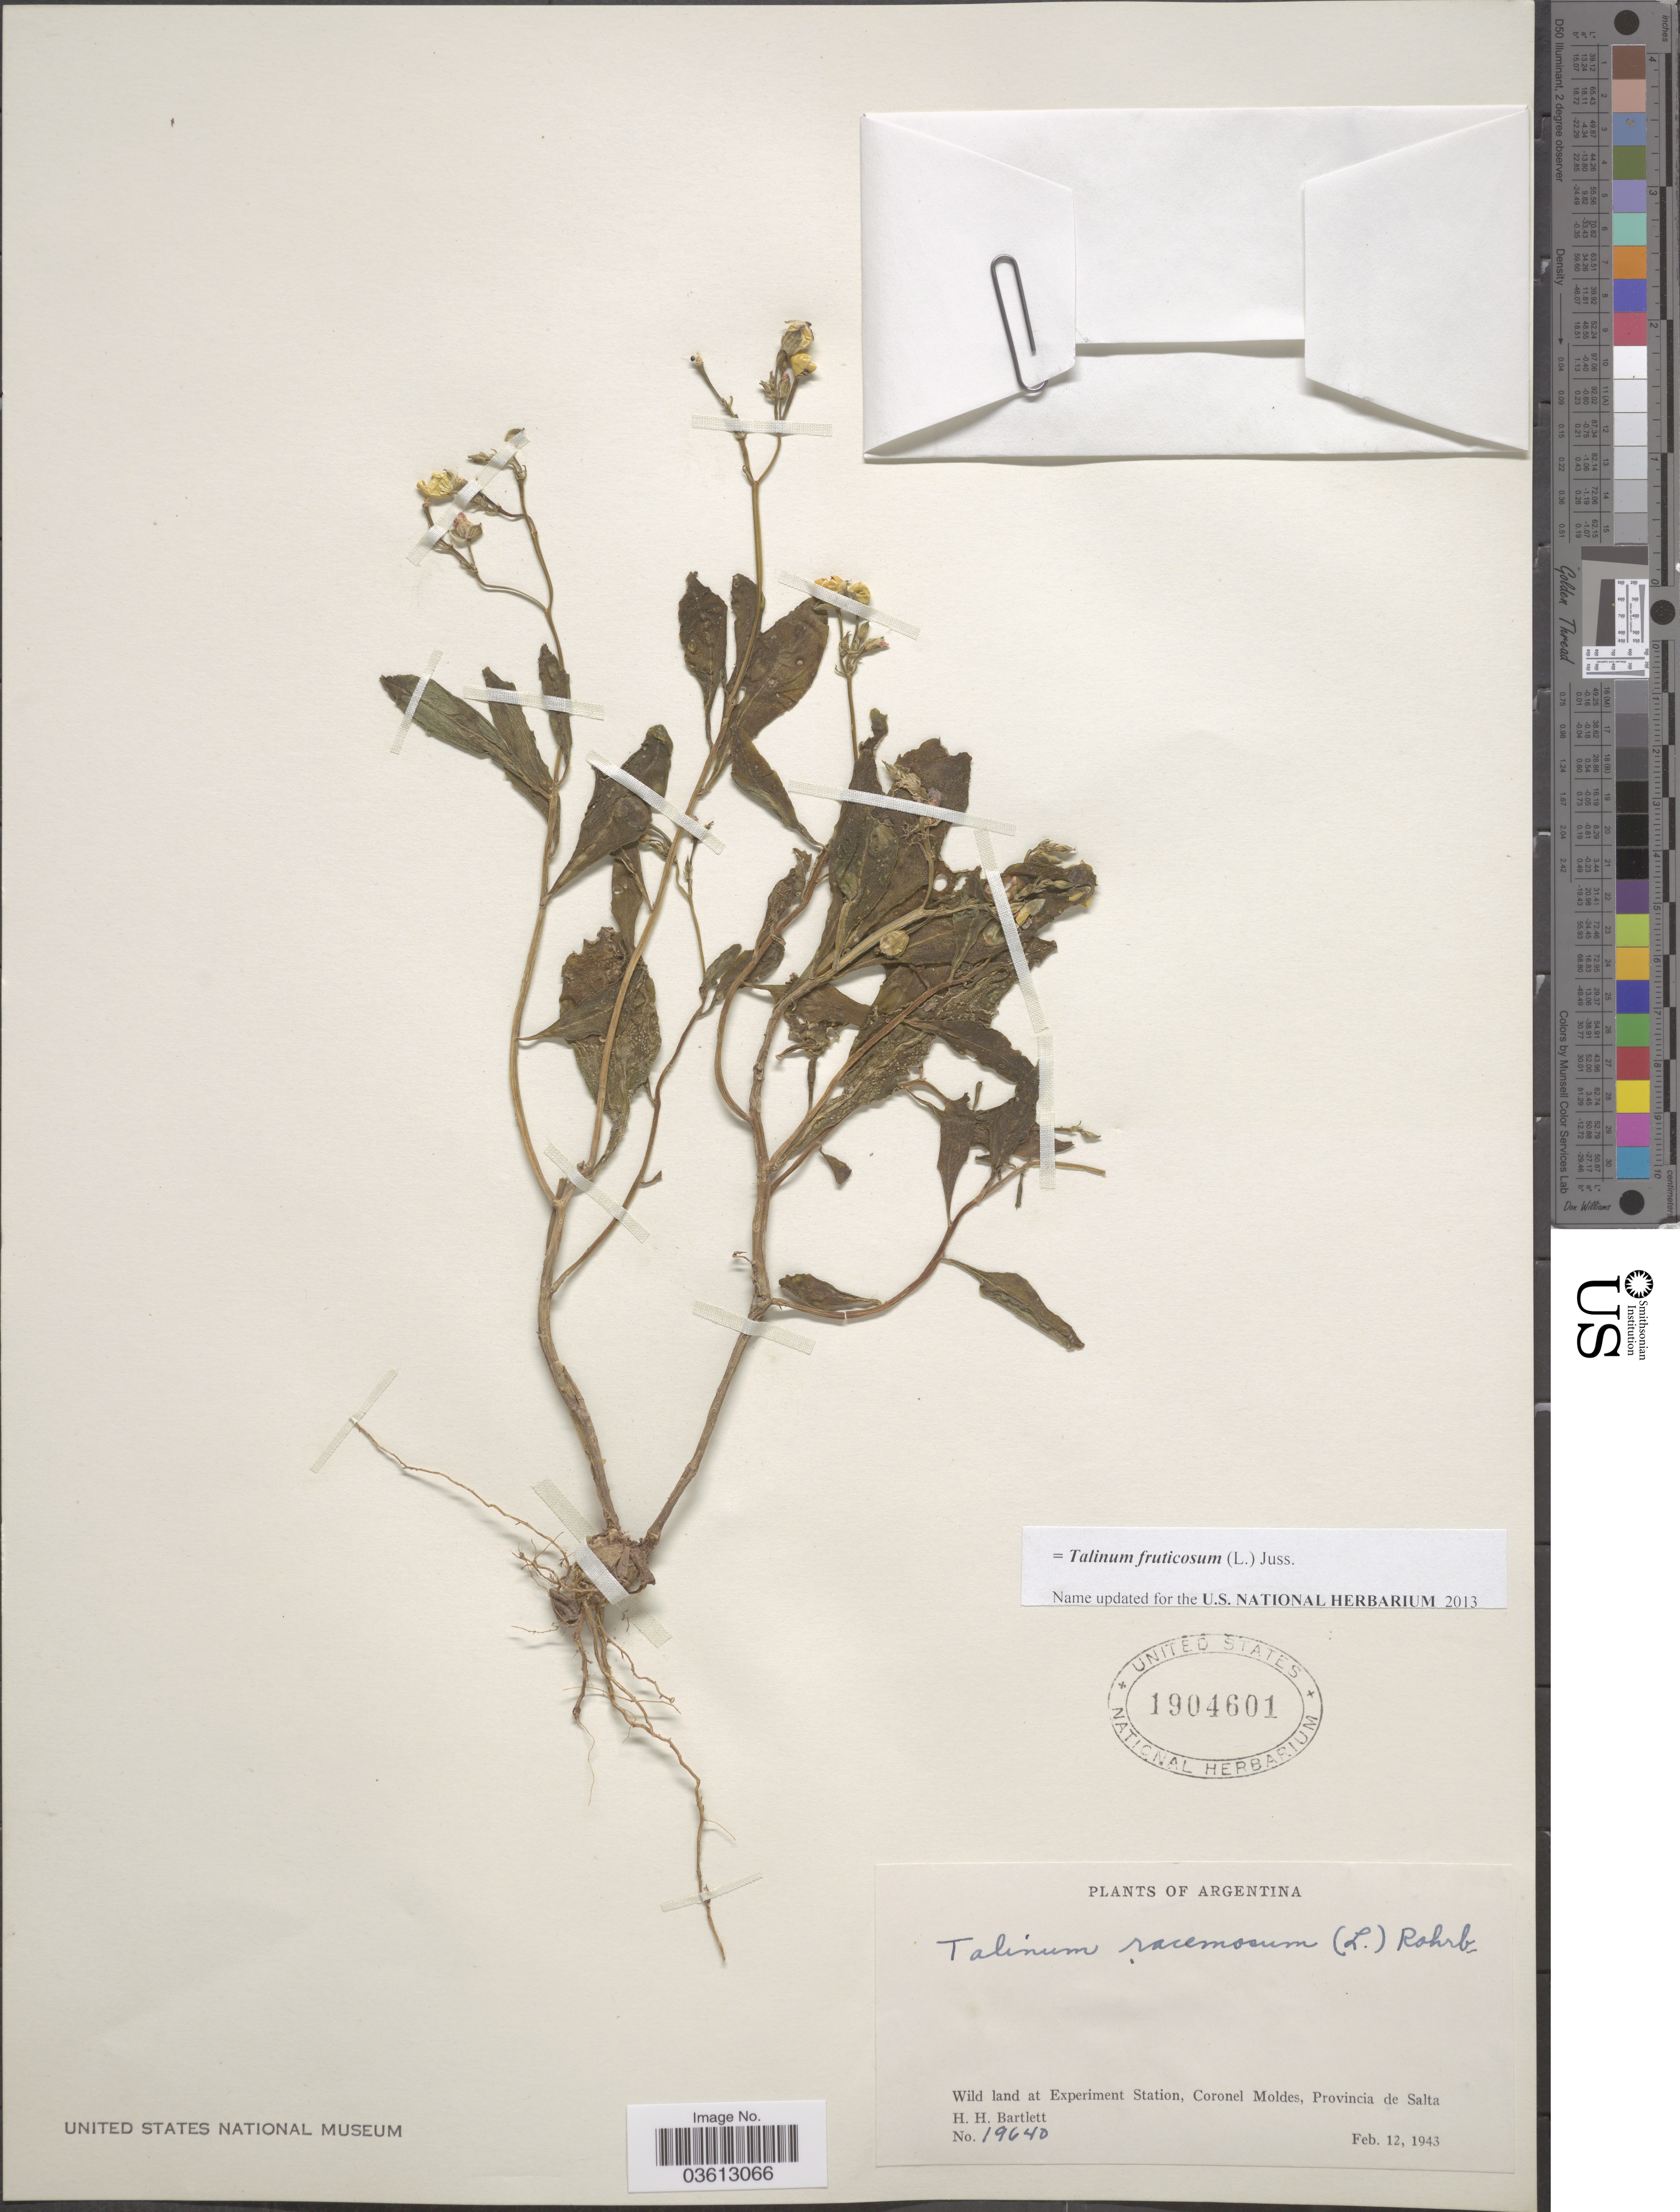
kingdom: Plantae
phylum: Tracheophyta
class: Magnoliopsida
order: Caryophyllales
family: Talinaceae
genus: Talinum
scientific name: Talinum fruticosum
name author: (L.) Juss.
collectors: H. H. Bartlett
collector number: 19640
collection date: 1943-02-12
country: Argentina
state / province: Salta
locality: Wild land at Experiment Station, Coronel Moldes.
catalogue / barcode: US 1904601